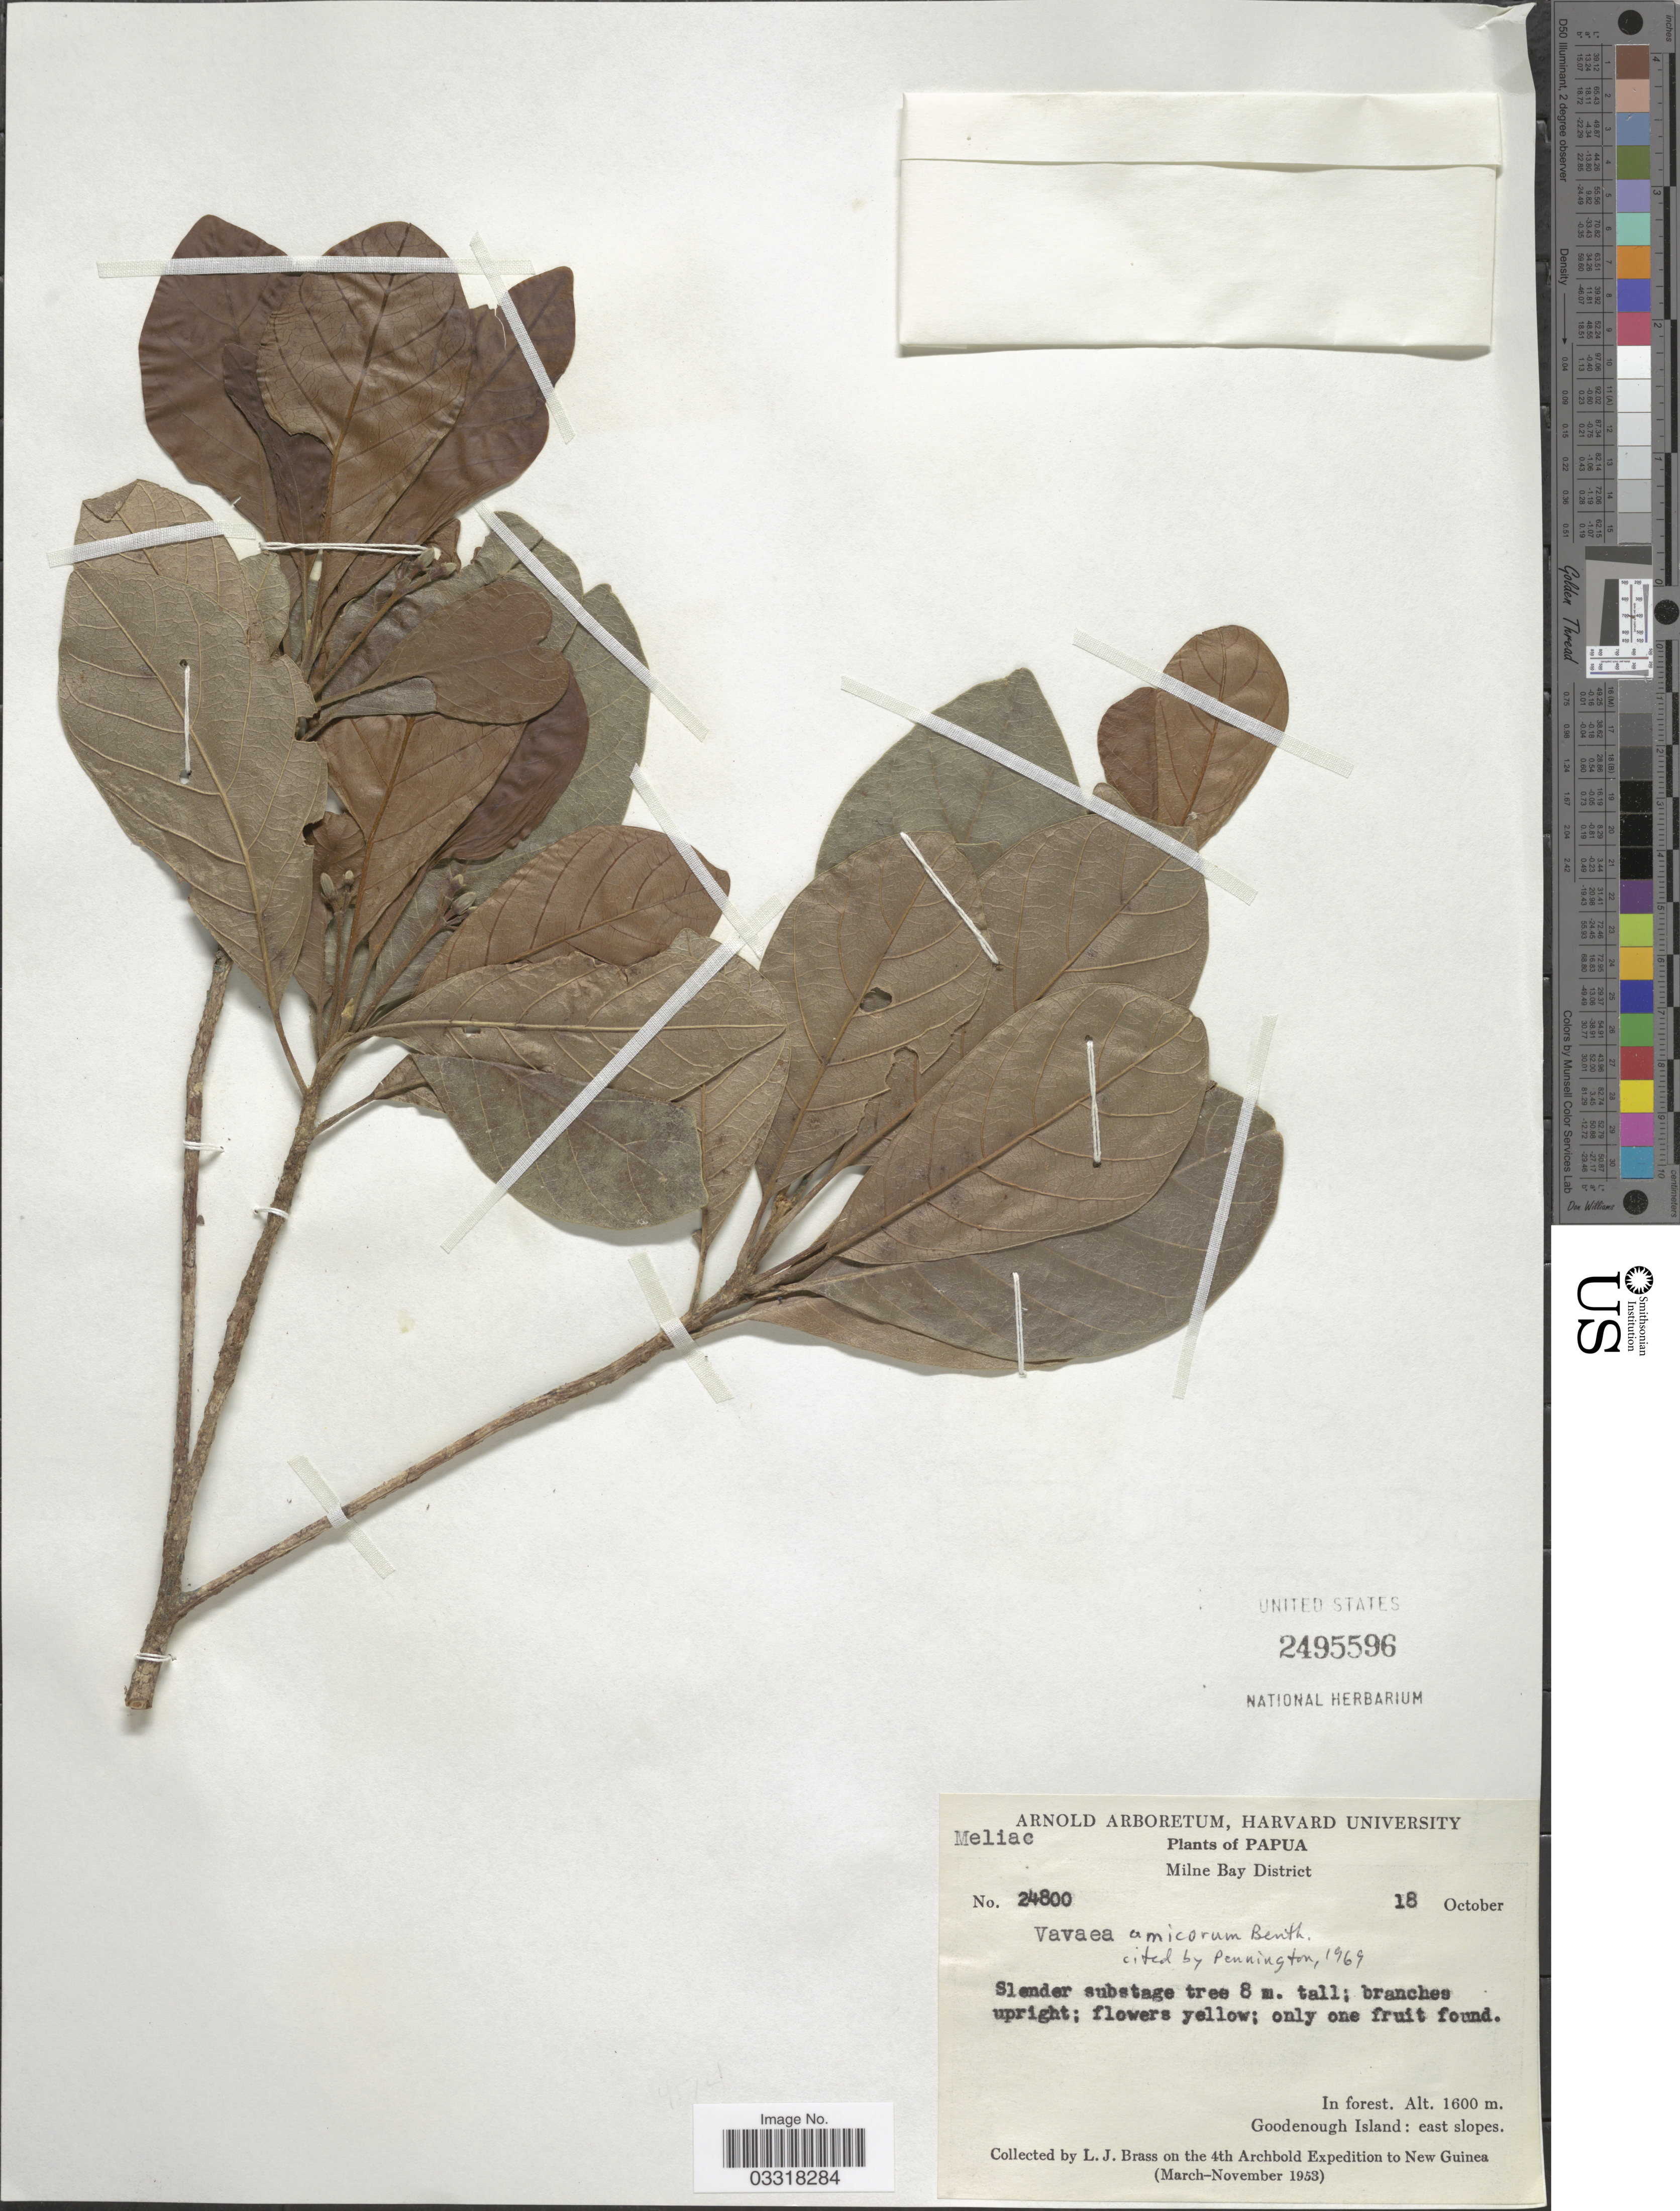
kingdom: Plantae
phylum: Tracheophyta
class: Magnoliopsida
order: Sapindales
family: Meliaceae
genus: Vavaea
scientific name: Vavaea amicorum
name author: Benth.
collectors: L. J. Brass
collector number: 24800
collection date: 1953-10-18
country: Papua New Guinea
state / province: Milne Bay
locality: Papua. Milne Bay District. Goodenough Island: east slopes.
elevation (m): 1600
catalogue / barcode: US 2495596